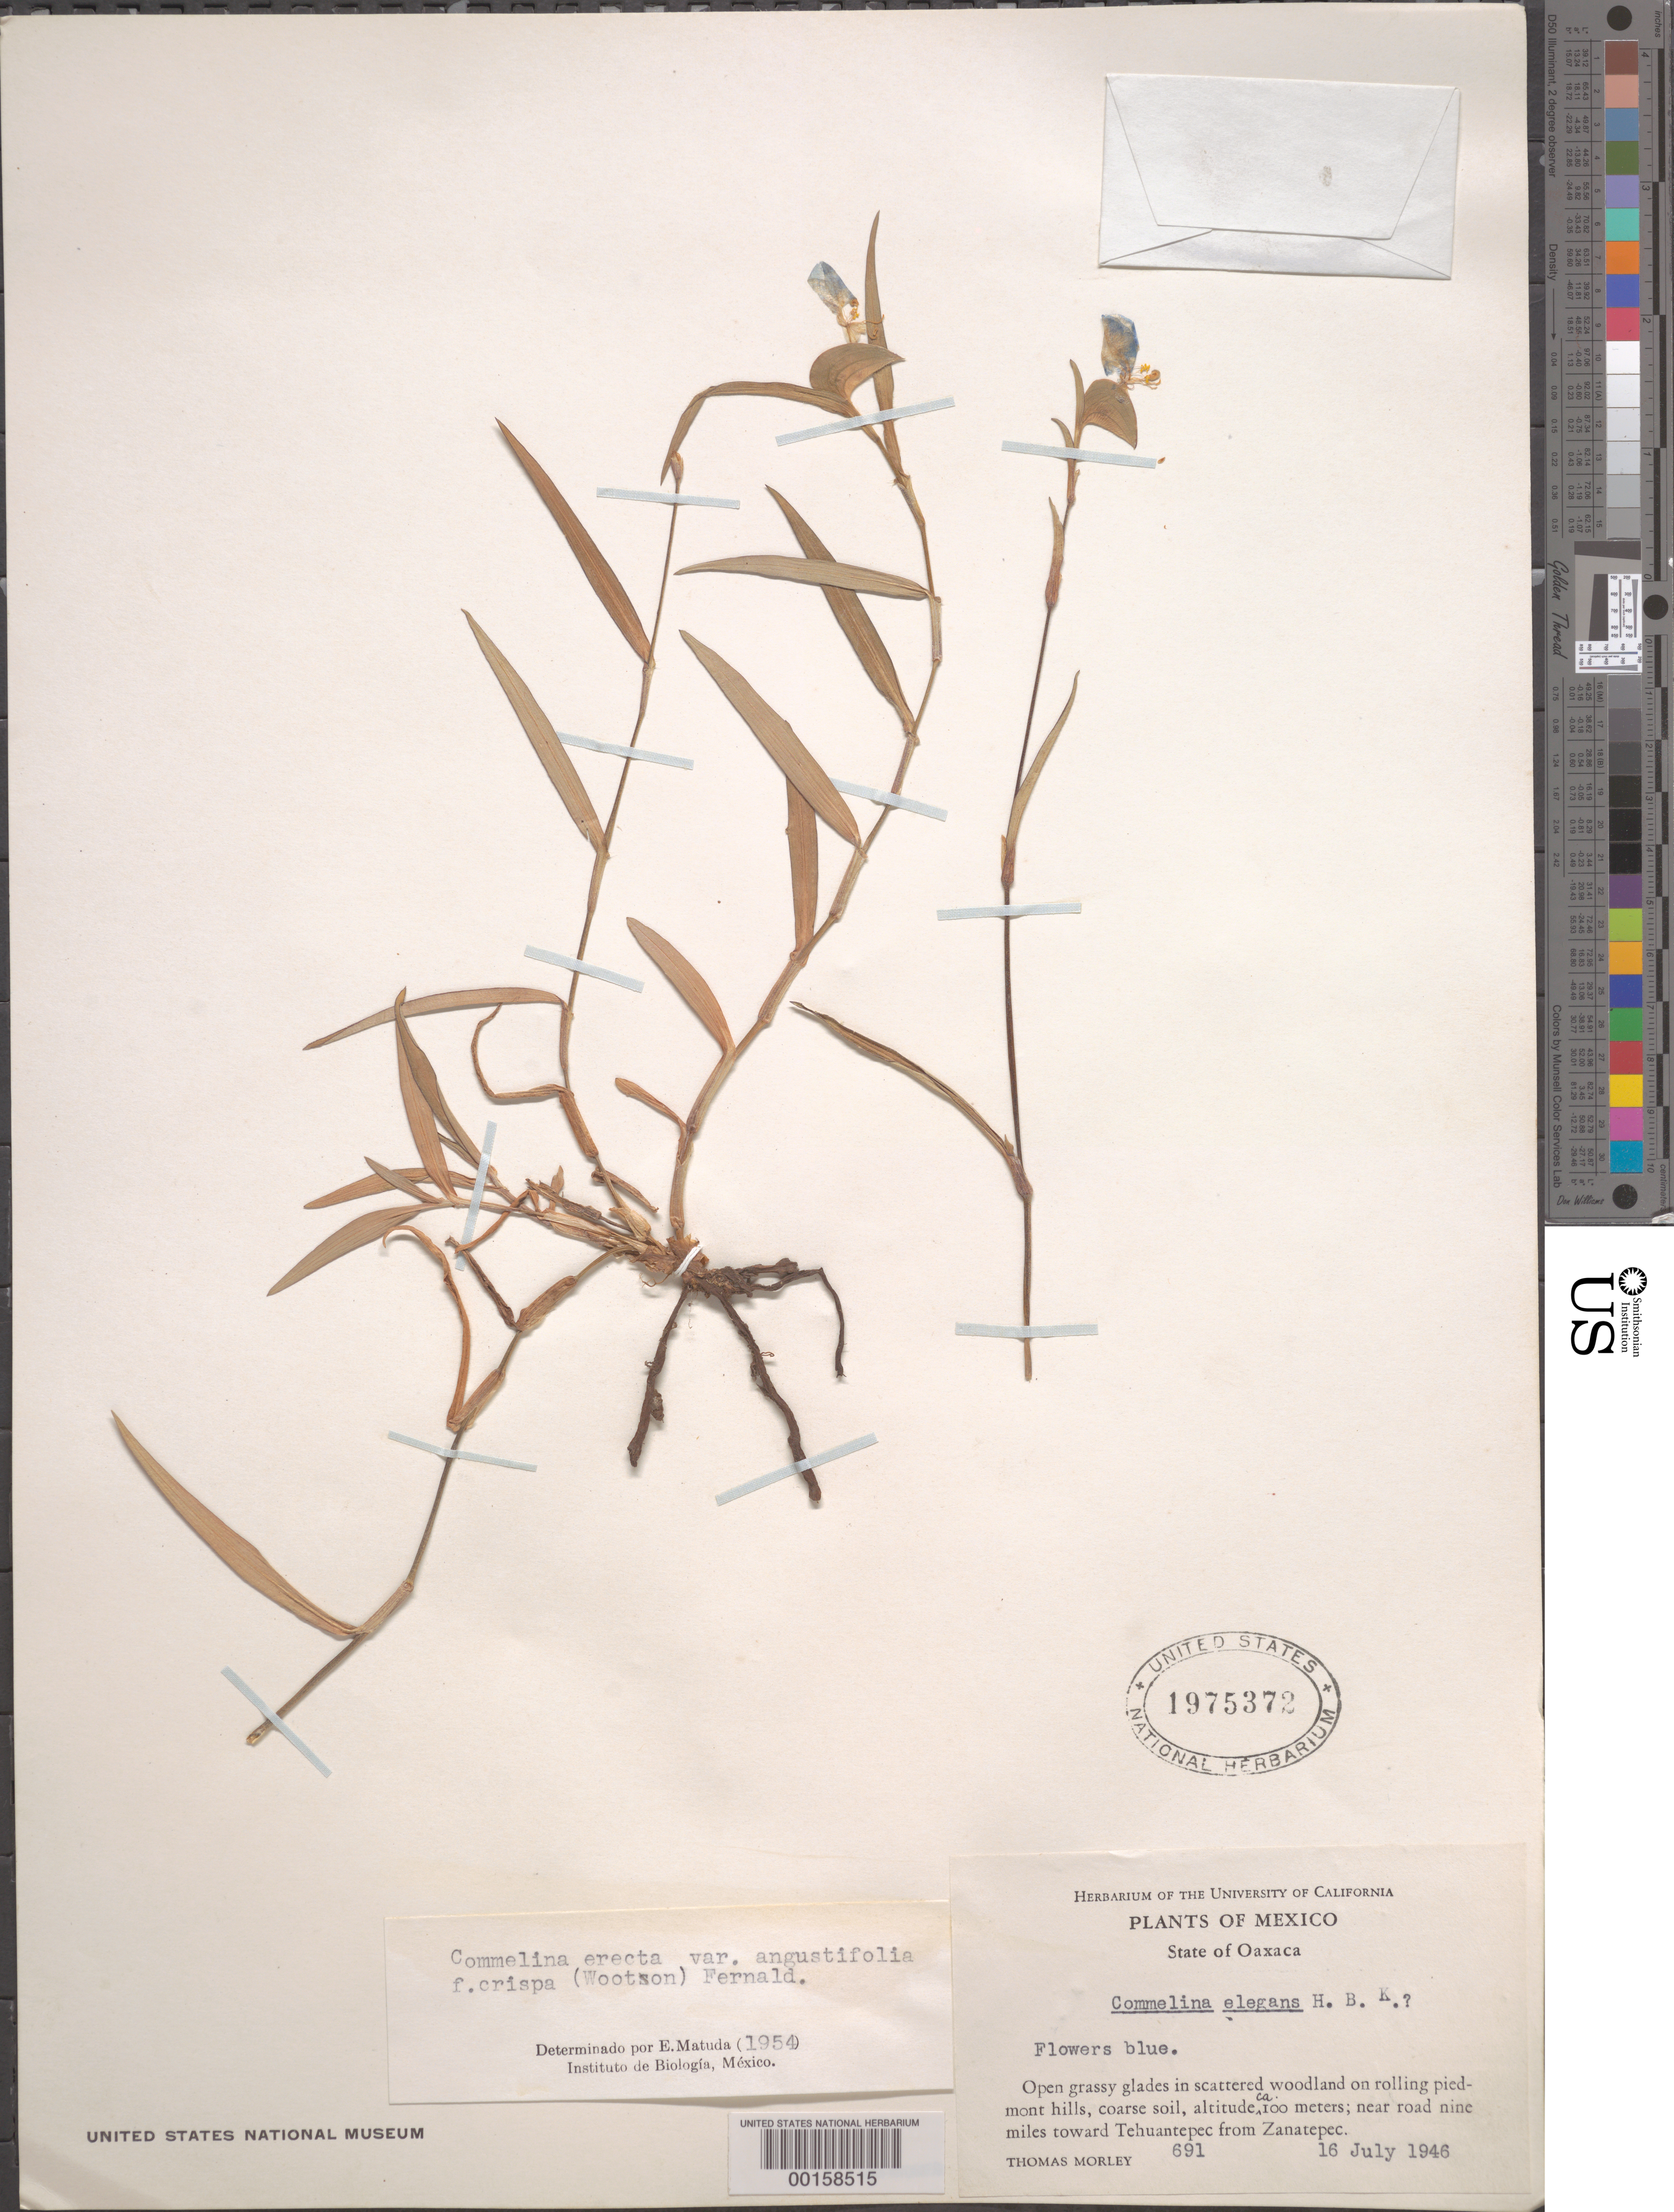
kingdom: Plantae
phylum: Tracheophyta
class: Liliopsida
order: Commelinales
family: Commelinaceae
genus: Commelina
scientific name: Commelina erecta var. angustifolia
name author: (Michx.) Fernald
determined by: Matuda, E.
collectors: T. Morley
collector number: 691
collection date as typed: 16 Jul 1946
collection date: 1946-07-16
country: Mexico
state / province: Oaxaca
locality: Tehuantepec; from zanatepec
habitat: Coarse soil; open woodland on rolling hills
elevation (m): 100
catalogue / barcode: US 1975372